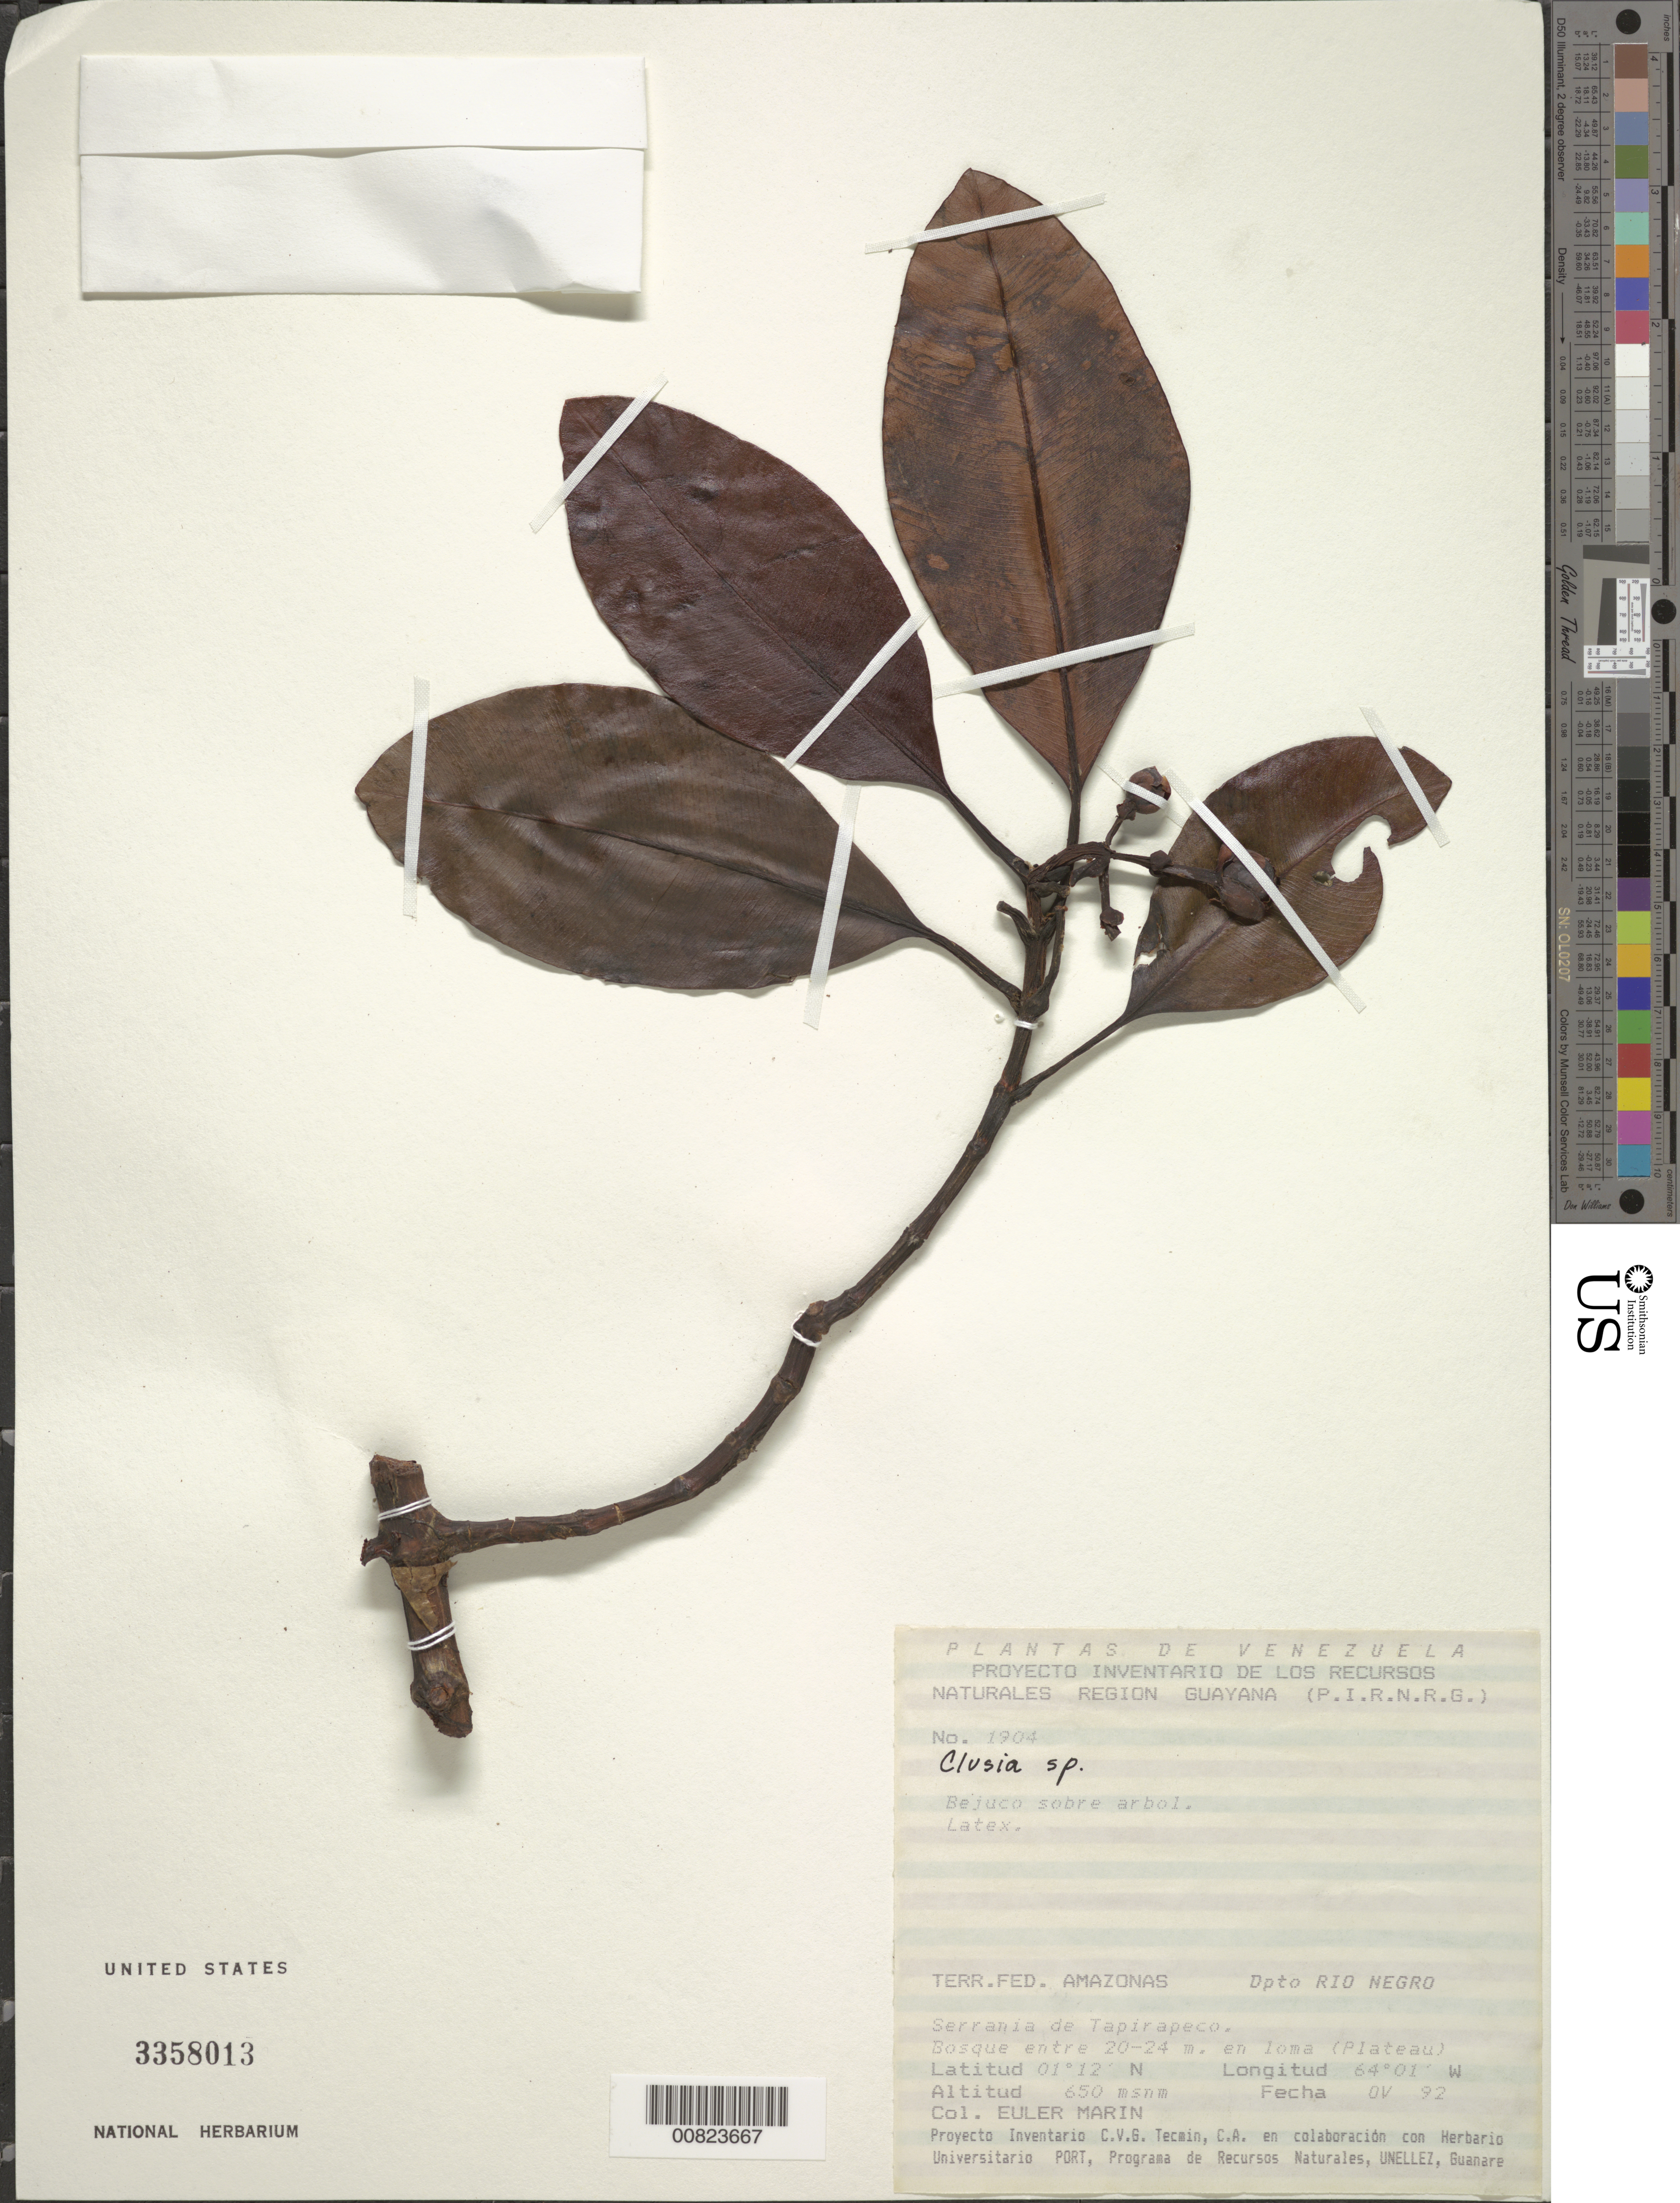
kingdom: Plantae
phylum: Tracheophyta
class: Magnoliopsida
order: Malpighiales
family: Clusiaceae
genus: Clusia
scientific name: Clusia sp.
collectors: E. Marin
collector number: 1904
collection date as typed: Nov-92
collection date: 1992-11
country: Venezuela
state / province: Amazonas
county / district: Río Negro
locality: Serrania de Tapirapeco; entre 20-24 m en loma (Plateau)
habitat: Bosque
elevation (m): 650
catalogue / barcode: US 3358013